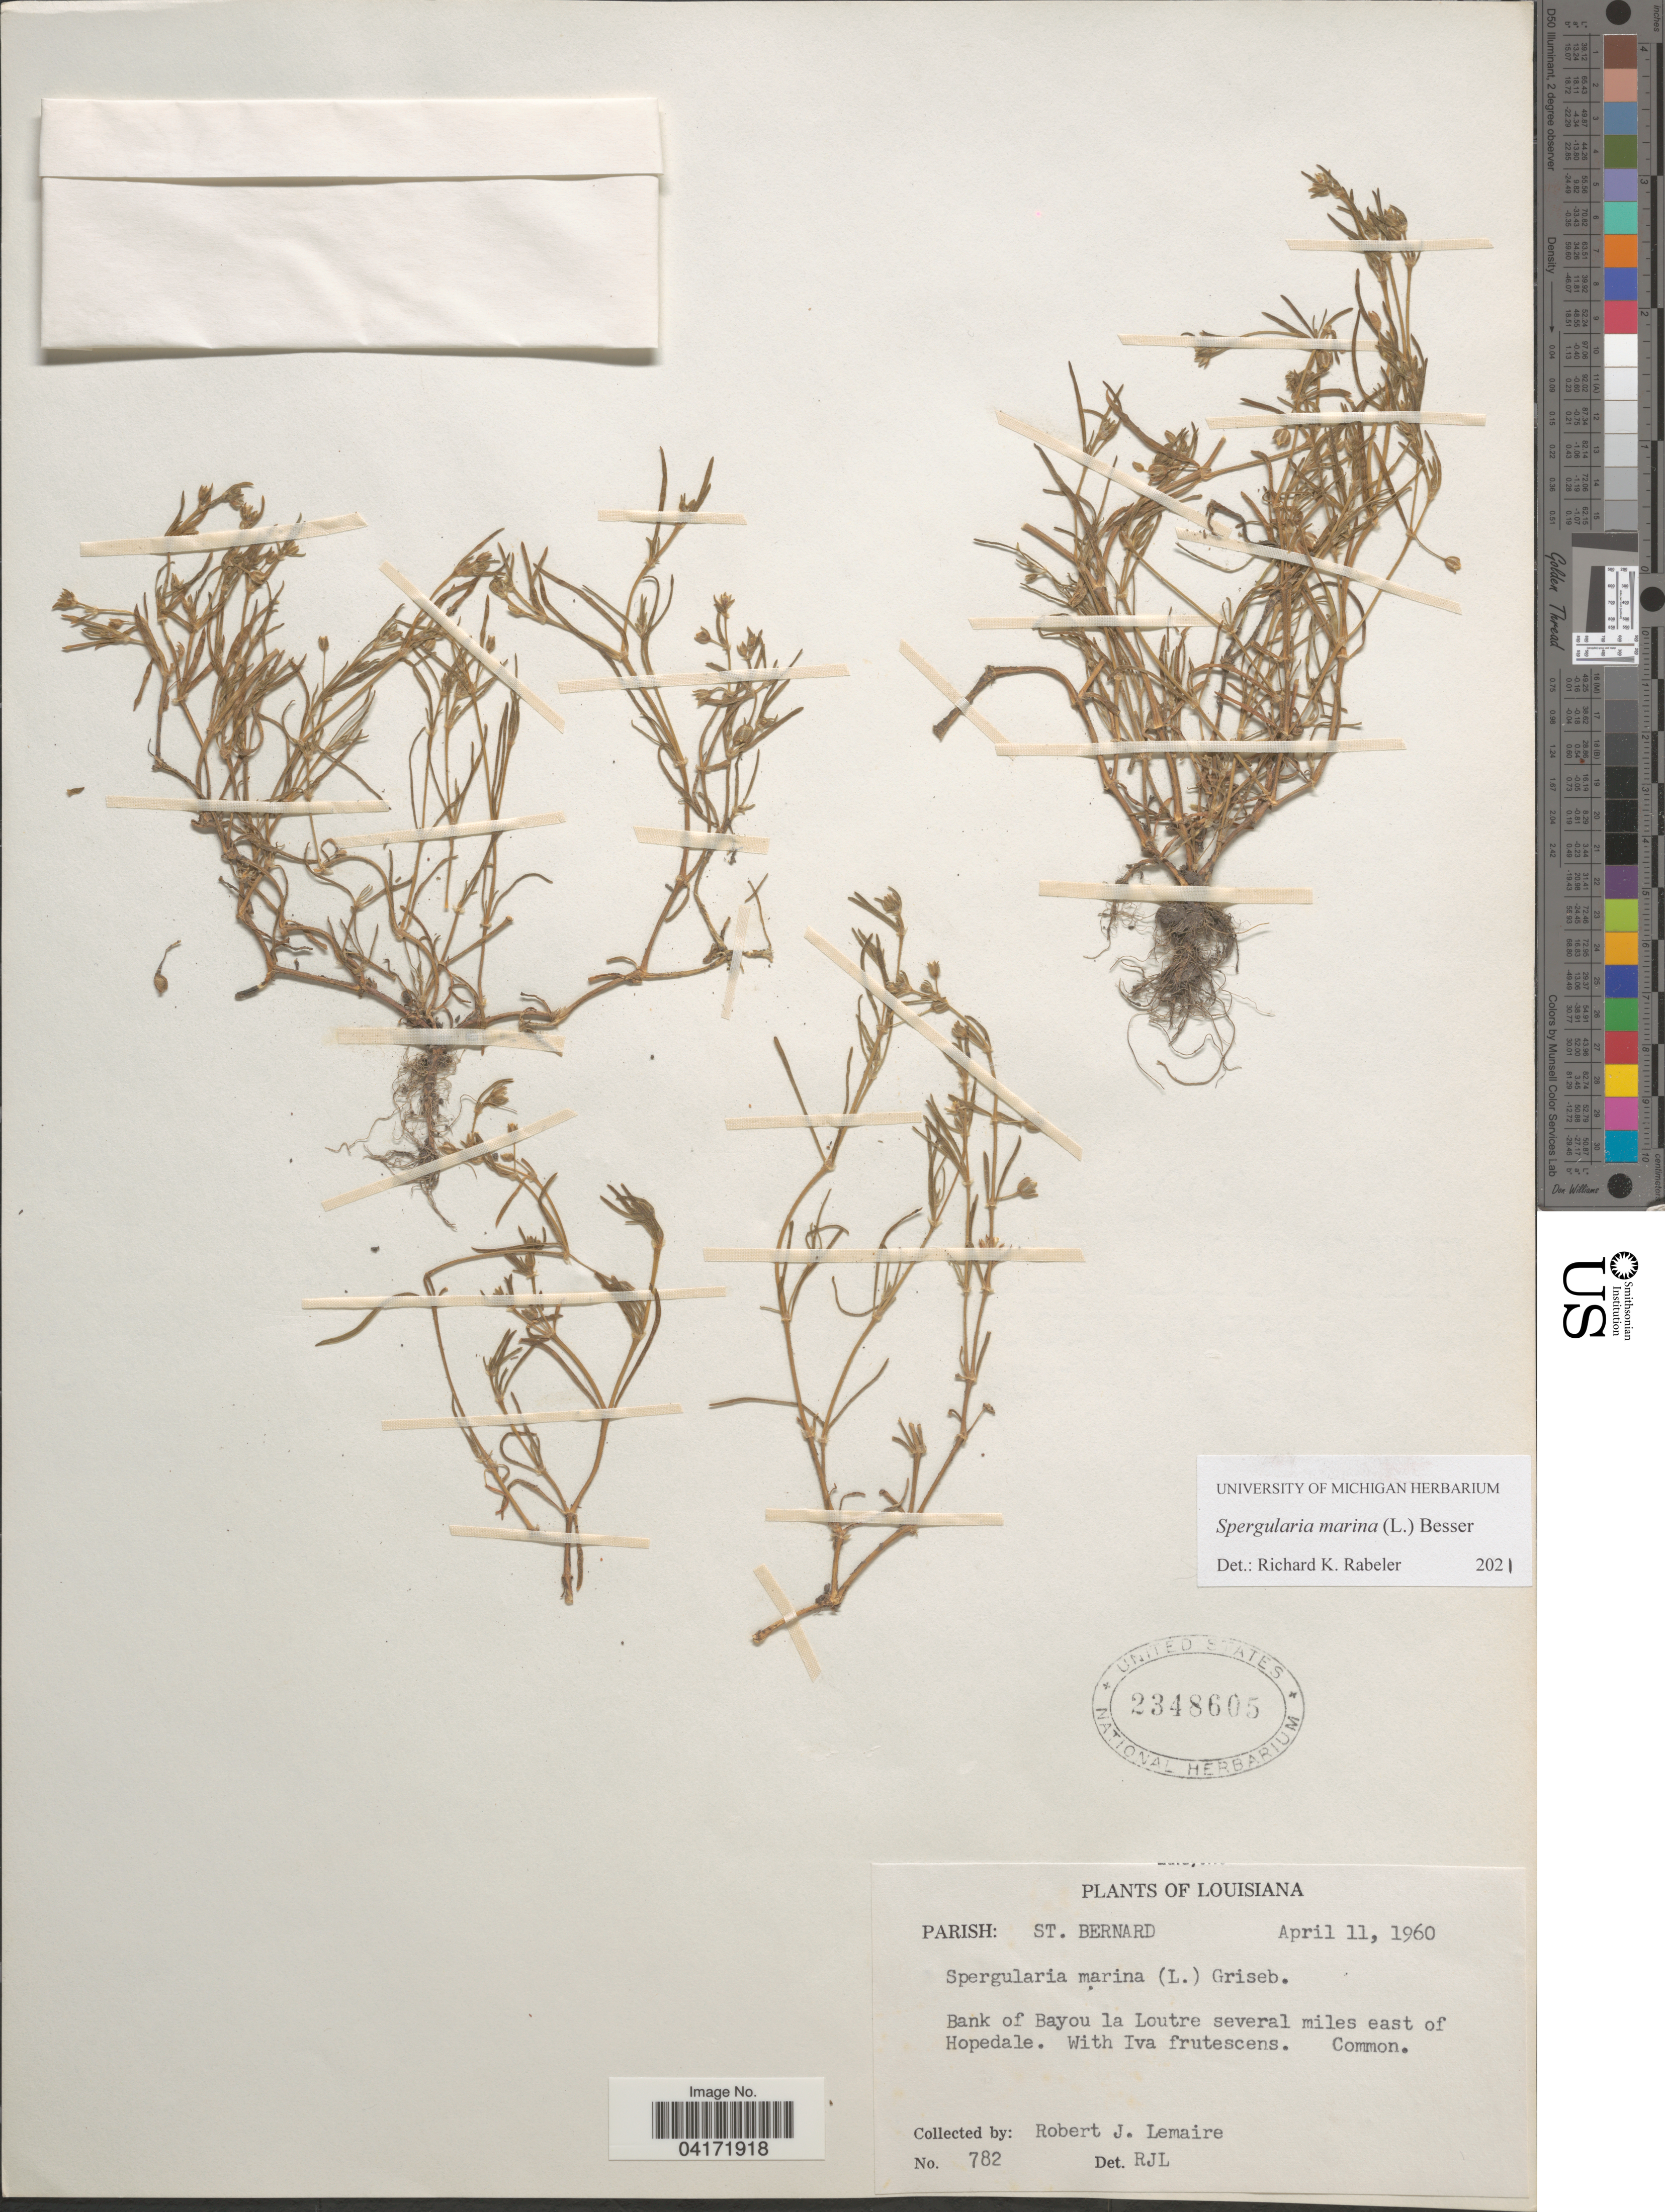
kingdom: Plantae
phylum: Tracheophyta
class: Magnoliopsida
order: Caryophyllales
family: Caryophyllaceae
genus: Spergularia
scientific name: Spergularia marina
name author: (L.) Griseb.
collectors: R. J. Lemaire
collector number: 782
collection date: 1960-04-11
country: United States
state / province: Louisiana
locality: Parish: St. Bernard. Bank of Bayou la Loutre several miles east of Hopedale.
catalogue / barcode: US 2348605